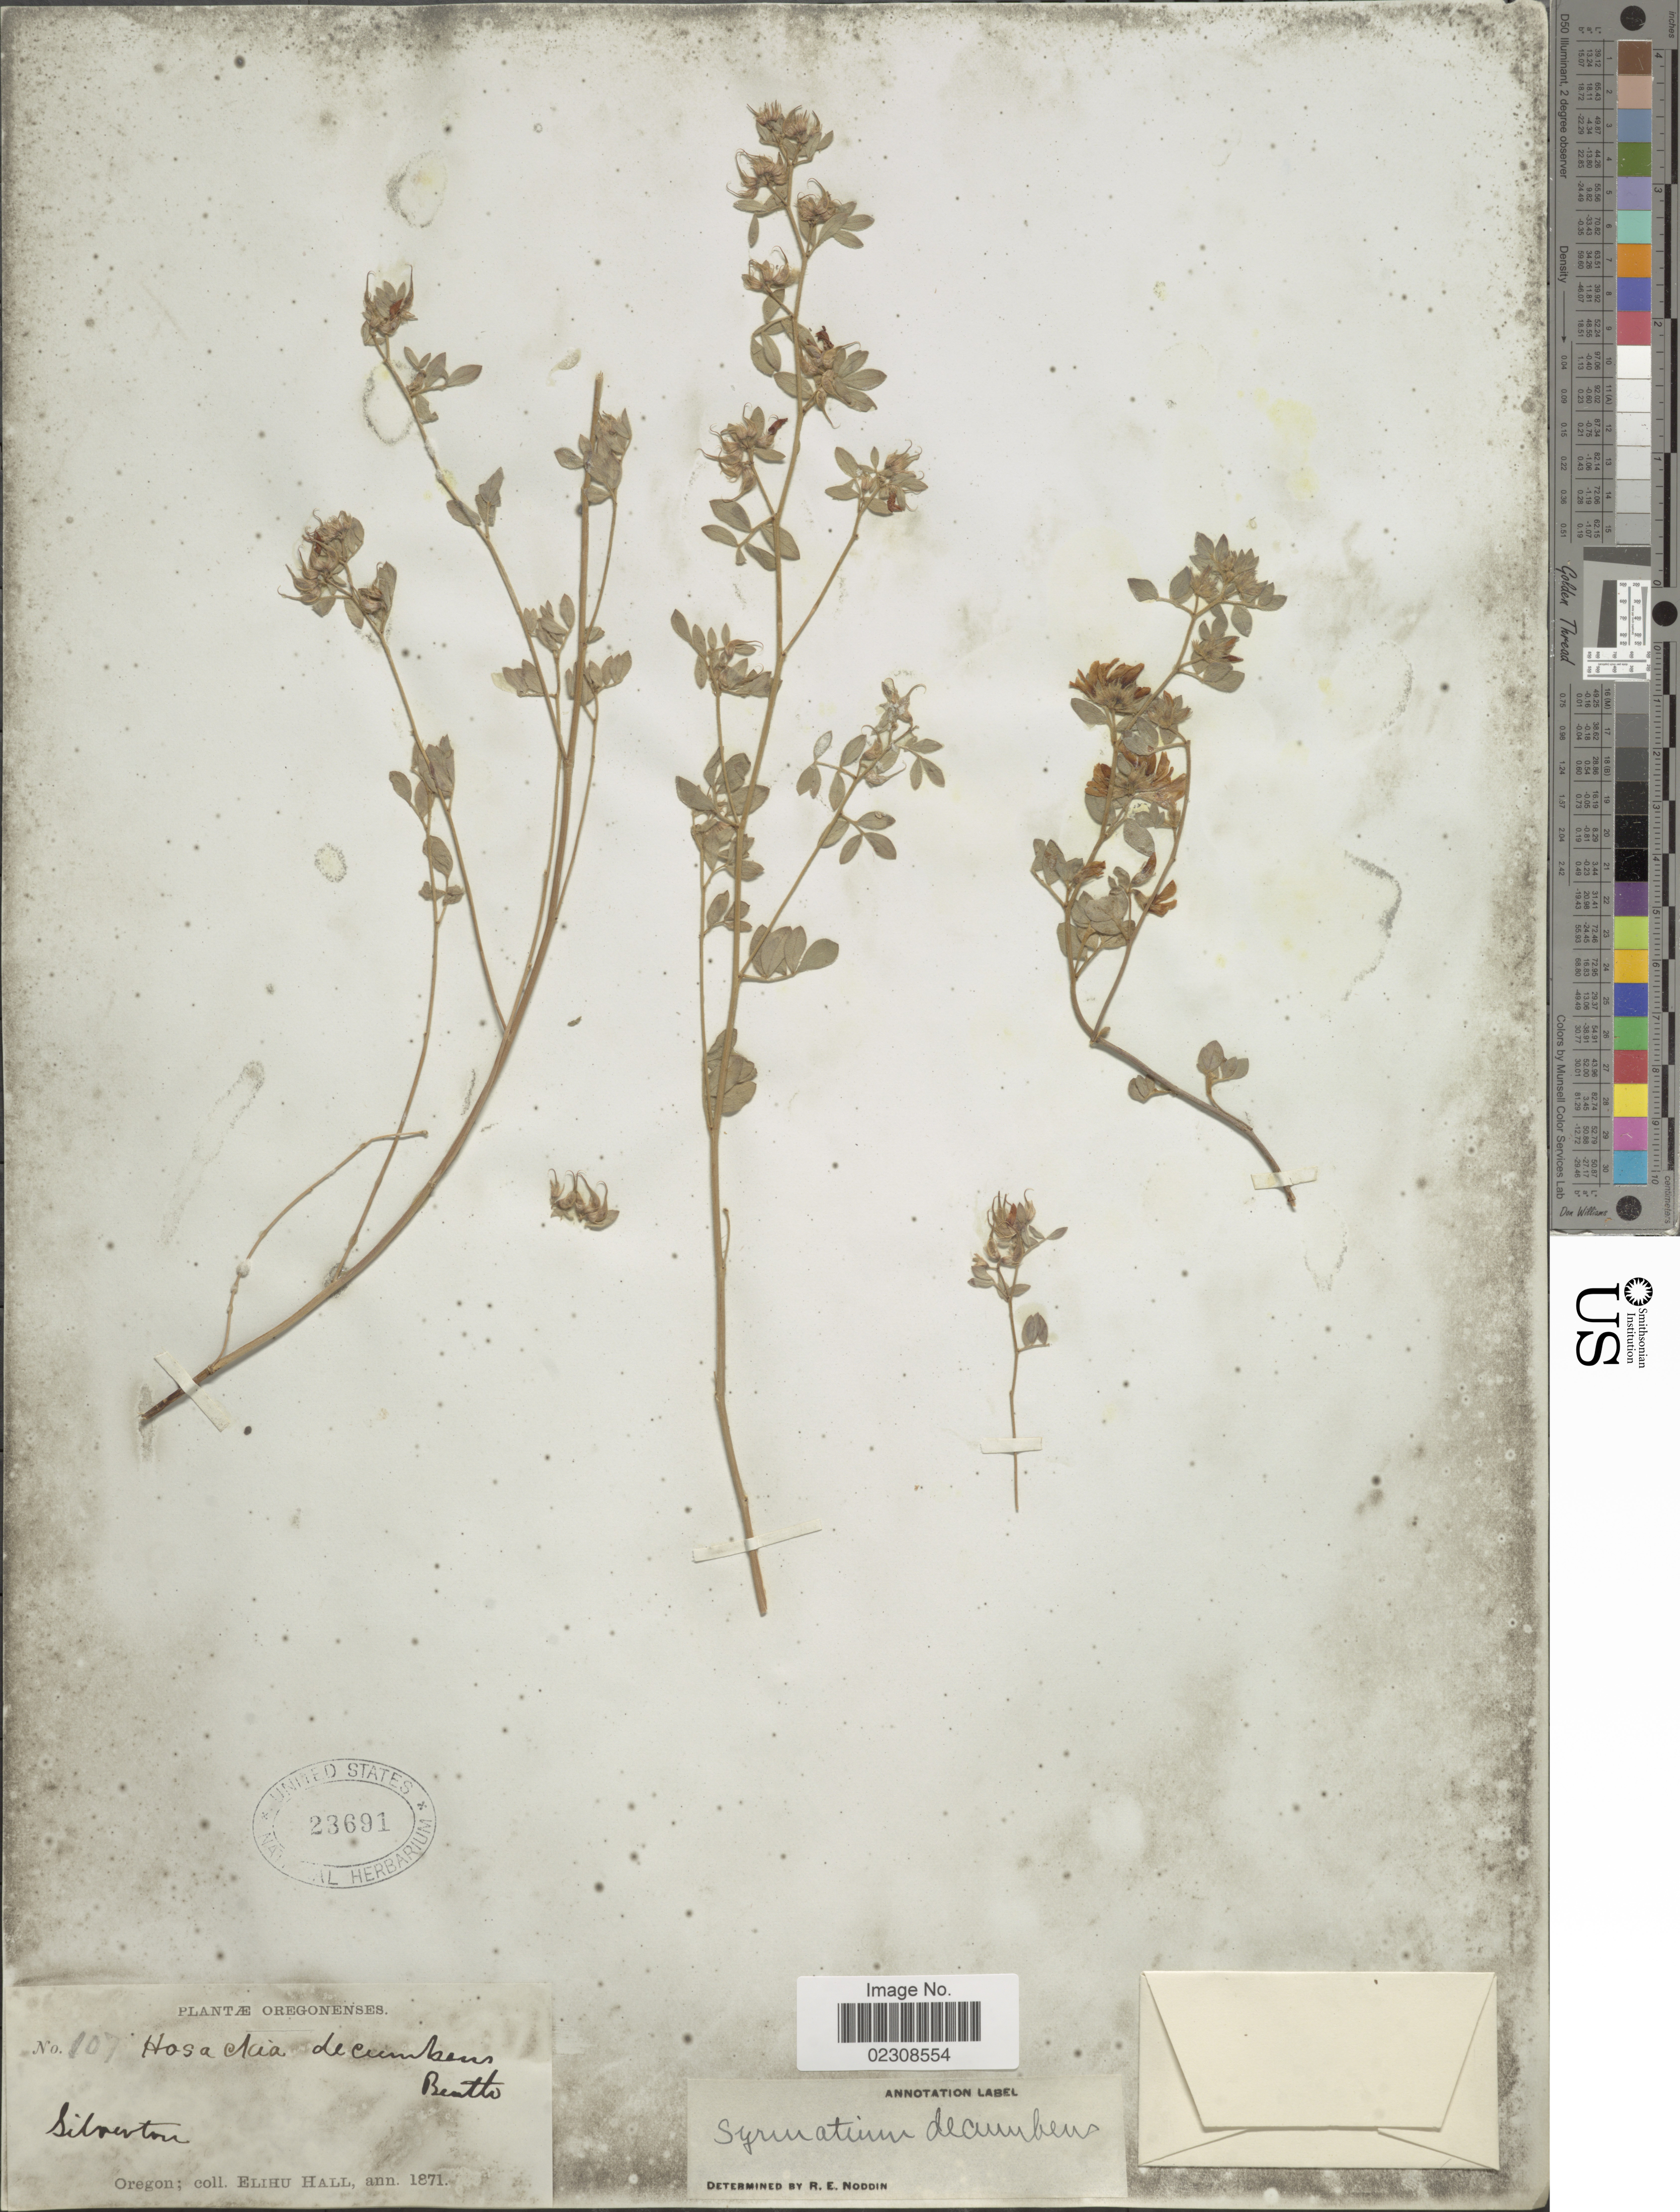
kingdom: Plantae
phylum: Tracheophyta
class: Magnoliopsida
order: Fabales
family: Fabaceae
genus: Syrmatium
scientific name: Syrmatium decumbens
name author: (Benth.) Greene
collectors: E. Hall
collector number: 107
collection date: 1871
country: United States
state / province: Oregon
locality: Oregonenses. Silverton.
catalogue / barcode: US 23691